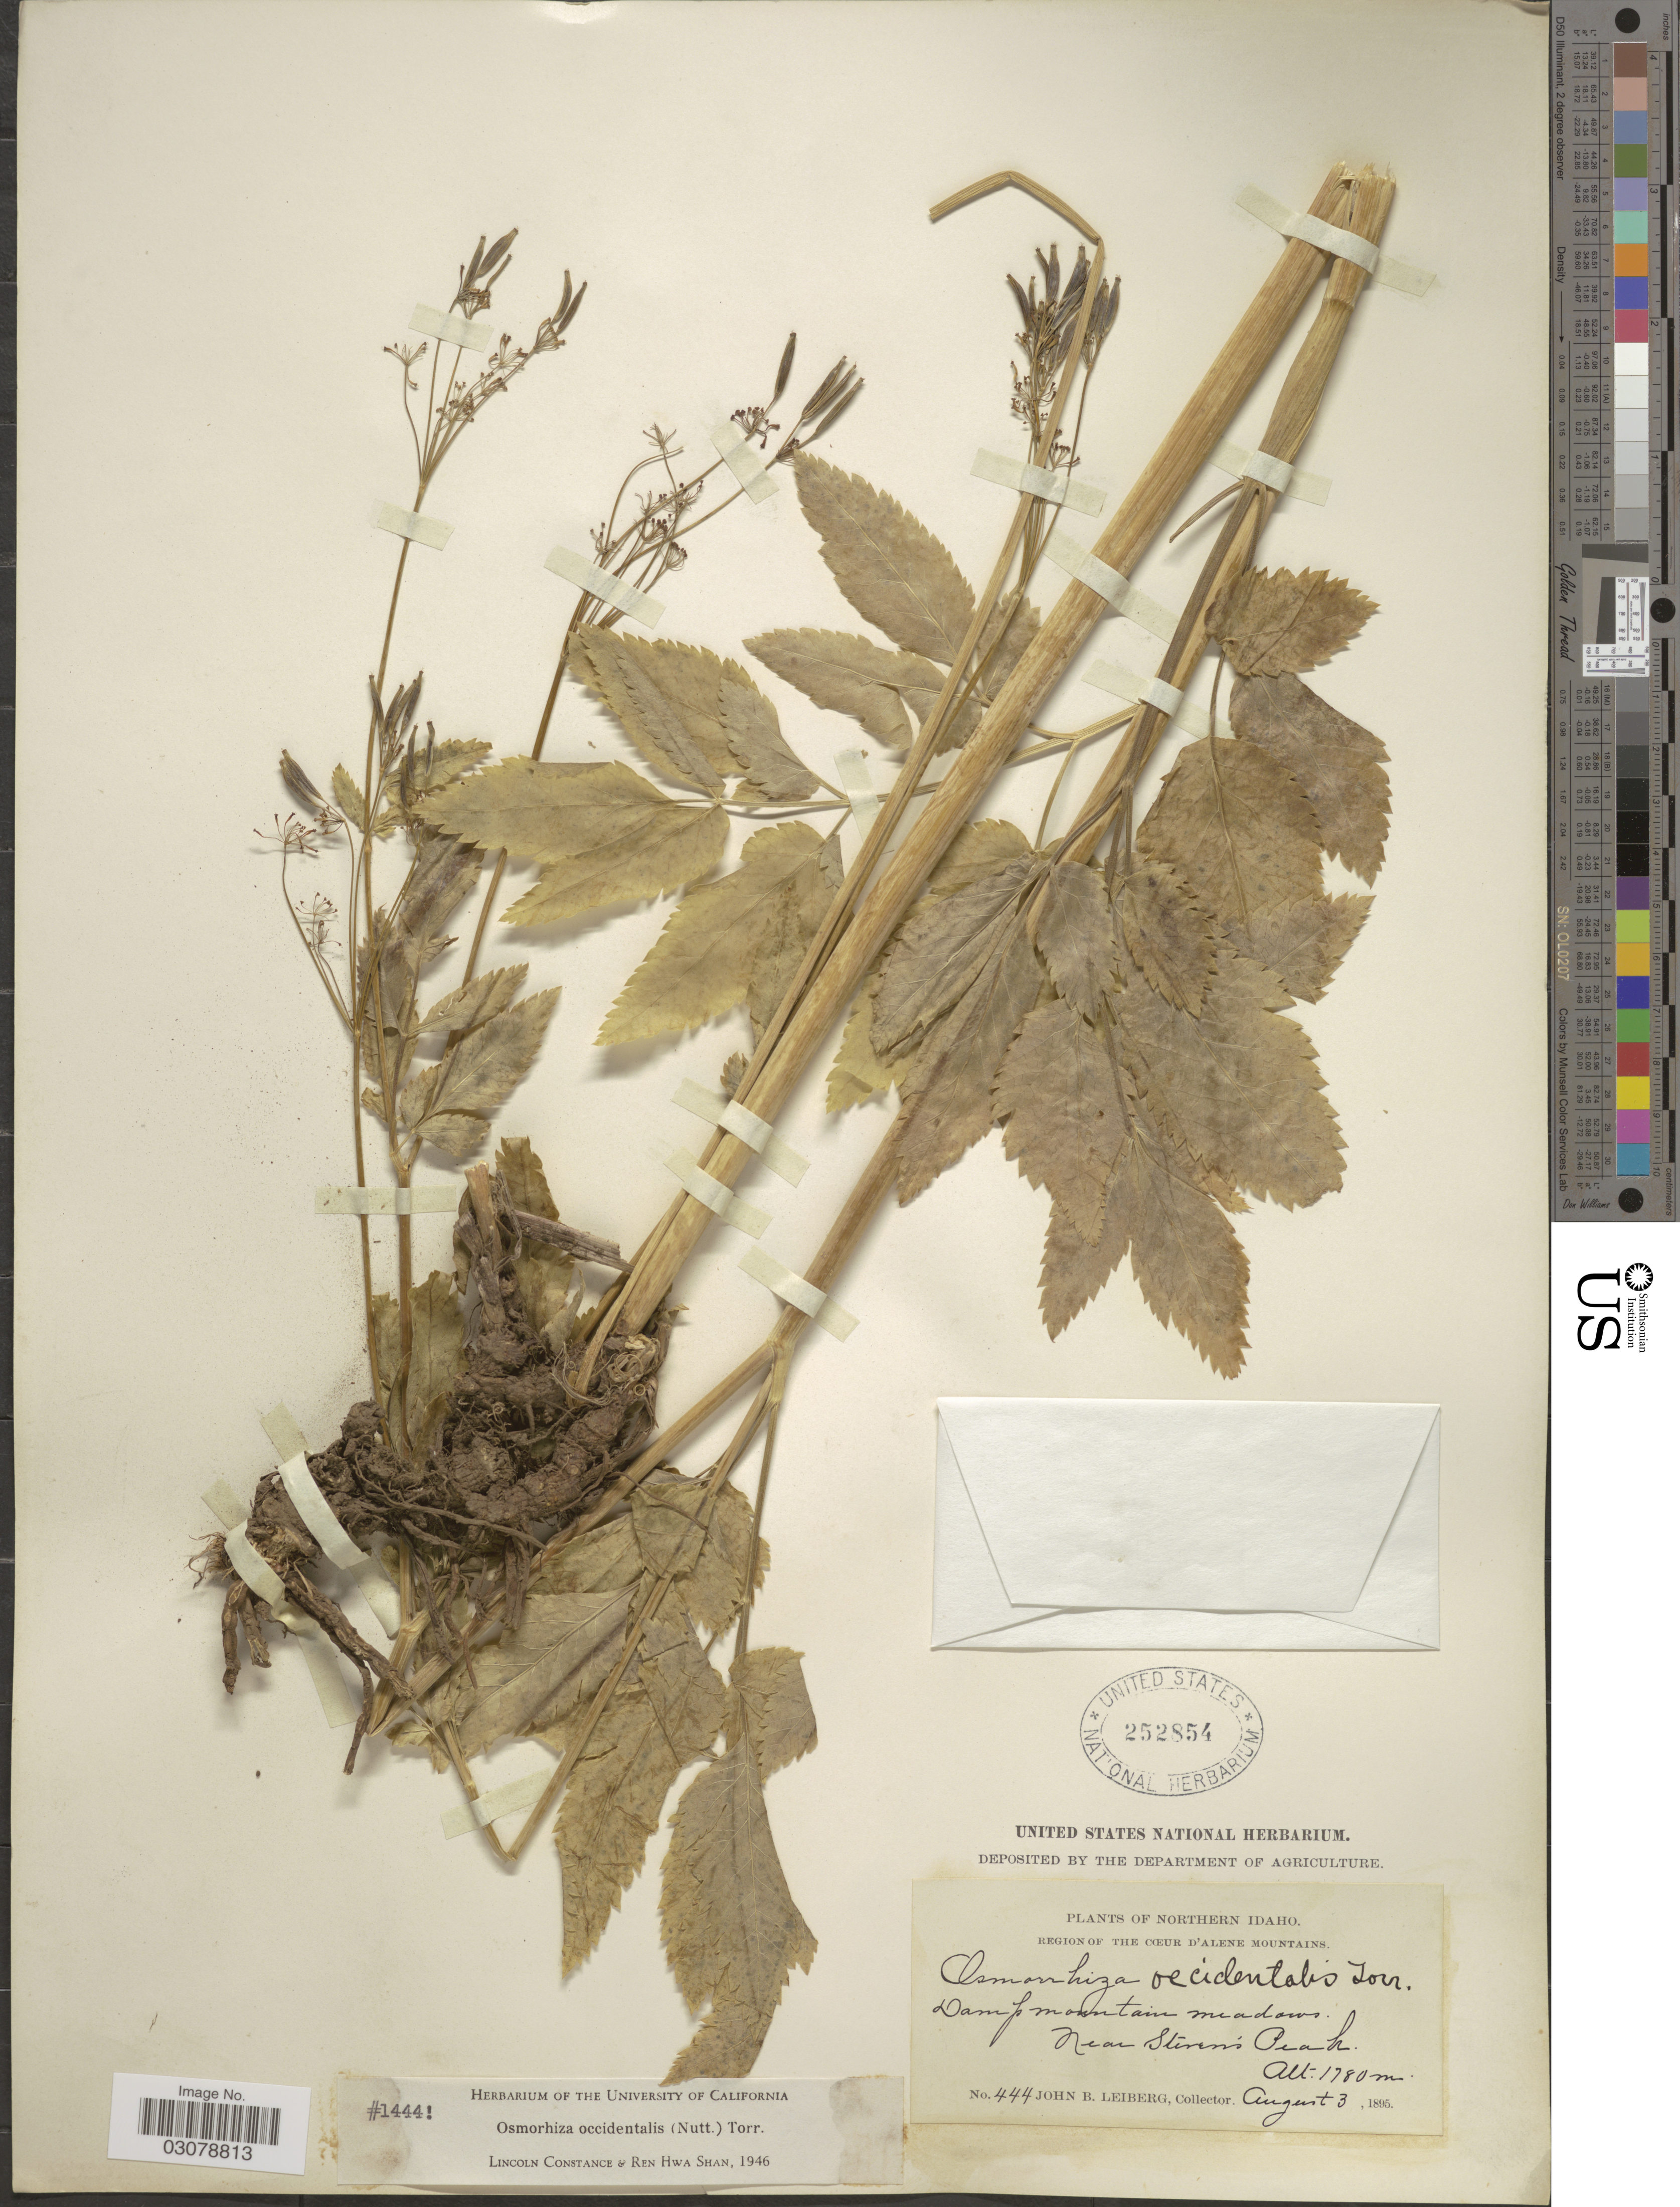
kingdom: Plantae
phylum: Tracheophyta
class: Magnoliopsida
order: Apiales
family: Apiaceae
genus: Osmorhiza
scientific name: Osmorhiza occidentalis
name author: (Nutt.) Torr.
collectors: J. B. Leiberg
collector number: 444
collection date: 1895-08-03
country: United States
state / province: Idaho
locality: Northern Idaho, Damp mountain meadows, Near Steven's Peak.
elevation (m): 1780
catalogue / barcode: US 252854